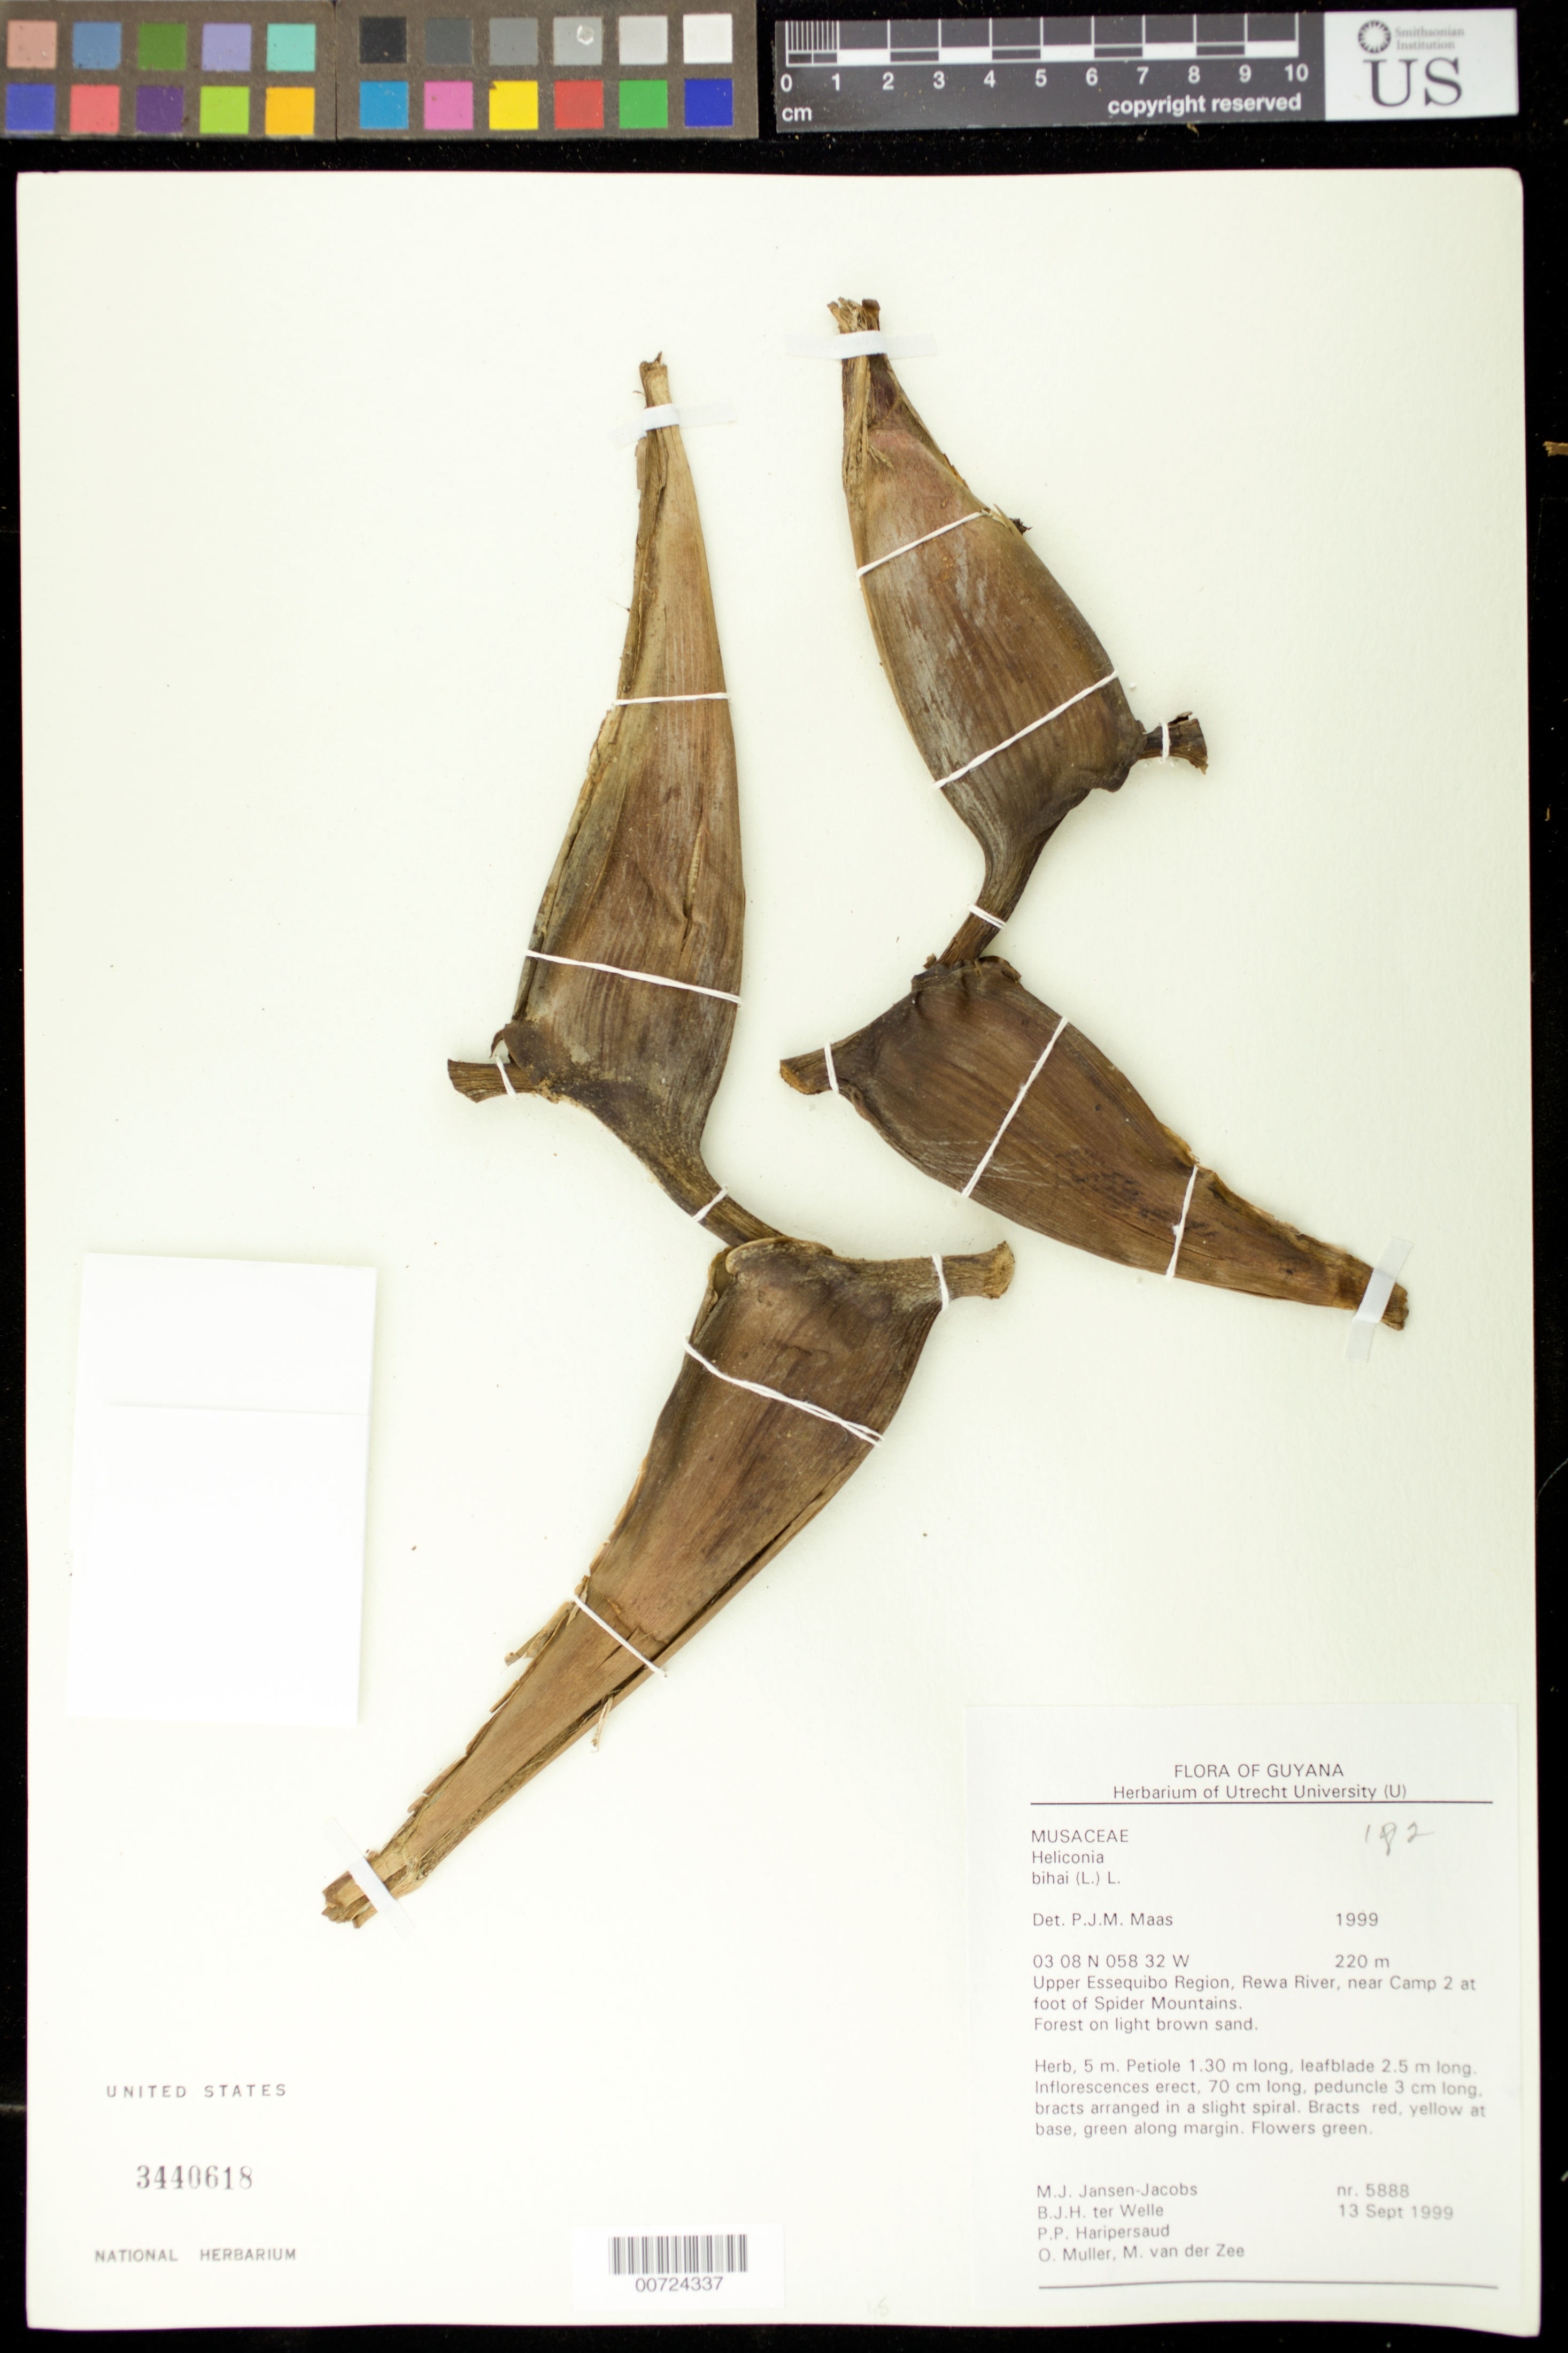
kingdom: Plantae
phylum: Tracheophyta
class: Liliopsida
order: Zingiberales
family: Heliconiaceae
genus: Heliconia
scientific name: Heliconia bihai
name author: (L.) L.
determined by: Maas, Paul J. M.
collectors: M. J. Jansen-Jacobs, B. Welle, P. Haripersaud, O. Muller & M. van der Zee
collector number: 5888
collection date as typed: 13-Sep-99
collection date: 1999-09-13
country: Guyana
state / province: U. Takutu-U. Essequibo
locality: Rewa River, at foot of Spider Mts., near camp 2, Upper Essequibo Region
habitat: Forest on light brown sand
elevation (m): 220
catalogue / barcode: US 3440618